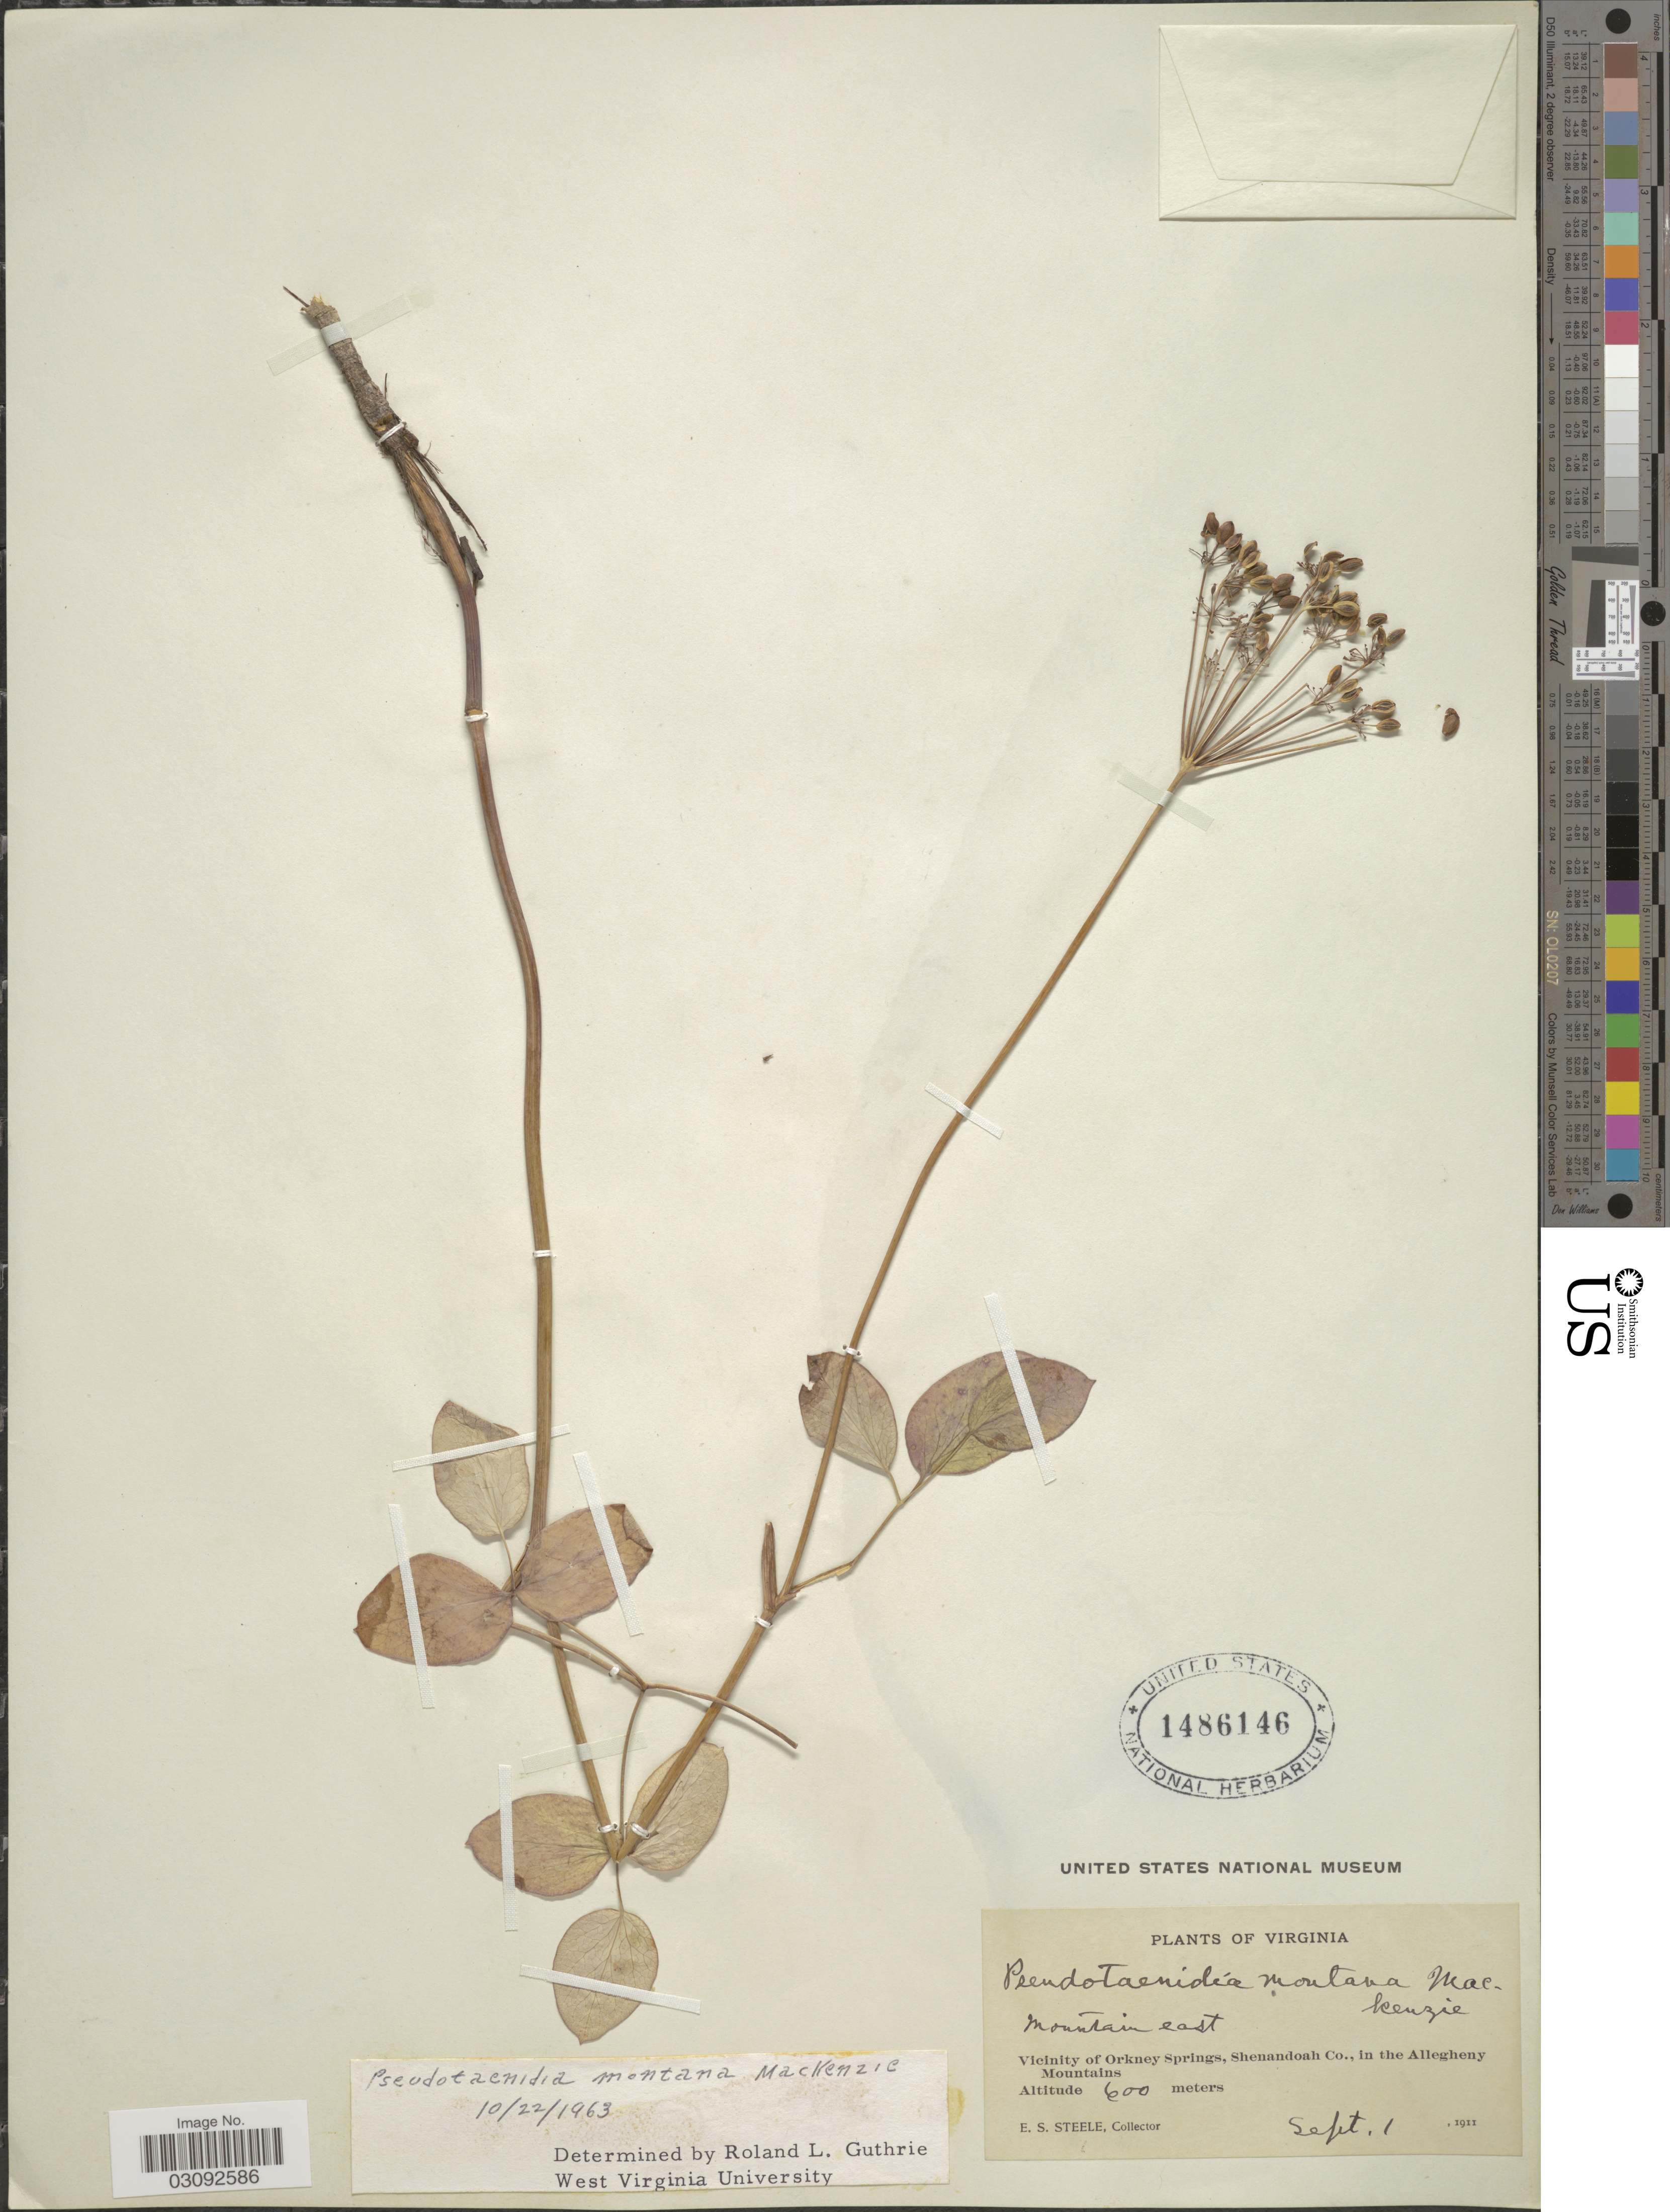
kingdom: Plantae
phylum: Tracheophyta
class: Magnoliopsida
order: Apiales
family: Apiaceae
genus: Pseudotaenidia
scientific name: Pseudotaenidia montana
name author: Mack.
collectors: E. Steele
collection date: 1911-09-01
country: United States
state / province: Virginia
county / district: Shenandoah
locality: Mountain east. Vicinity of Orkney Springs, Shenandoah Co., in the Allegheny Mountains.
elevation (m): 600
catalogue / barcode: US 1486146